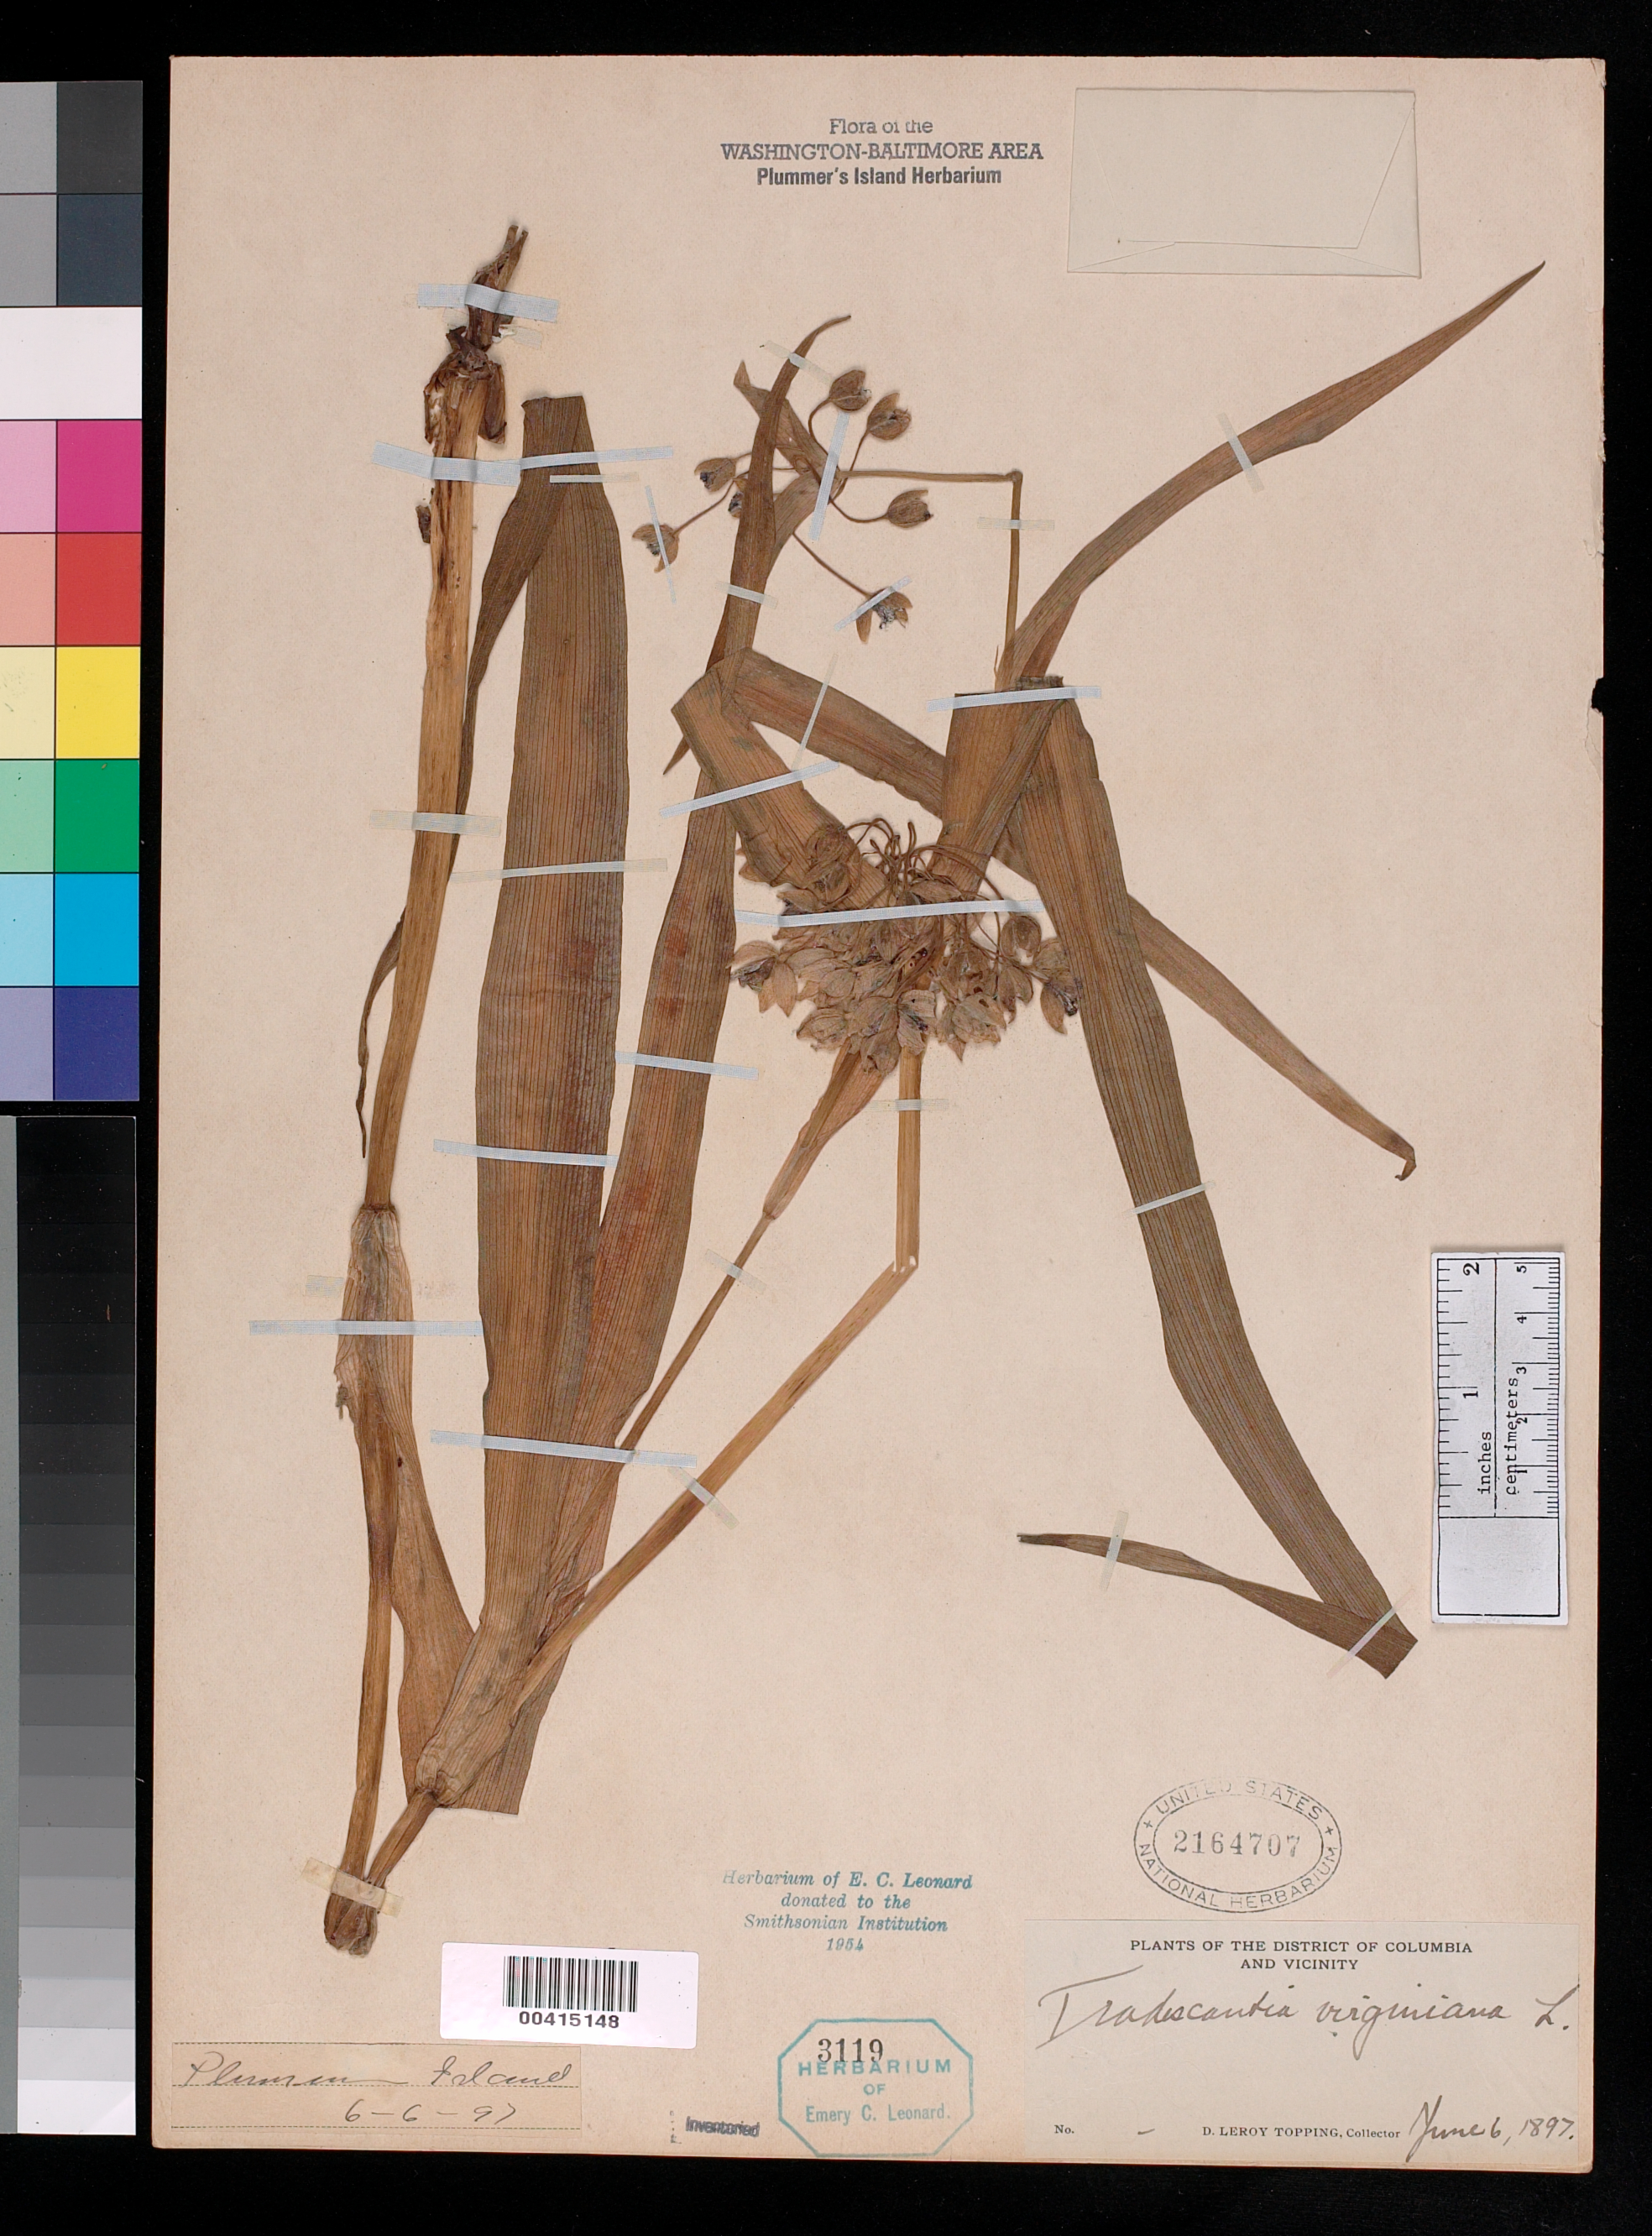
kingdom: Plantae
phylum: Tracheophyta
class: Liliopsida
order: Commelinales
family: Commelinaceae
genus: Tradescantia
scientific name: Tradescantia virginiana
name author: L.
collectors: D. L. Topping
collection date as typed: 06 Jun 1897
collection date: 1897-06-06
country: United States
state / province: Maryland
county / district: Montgomery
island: Plummers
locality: Plummer's Island C. & O. Canal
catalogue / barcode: US 2164707